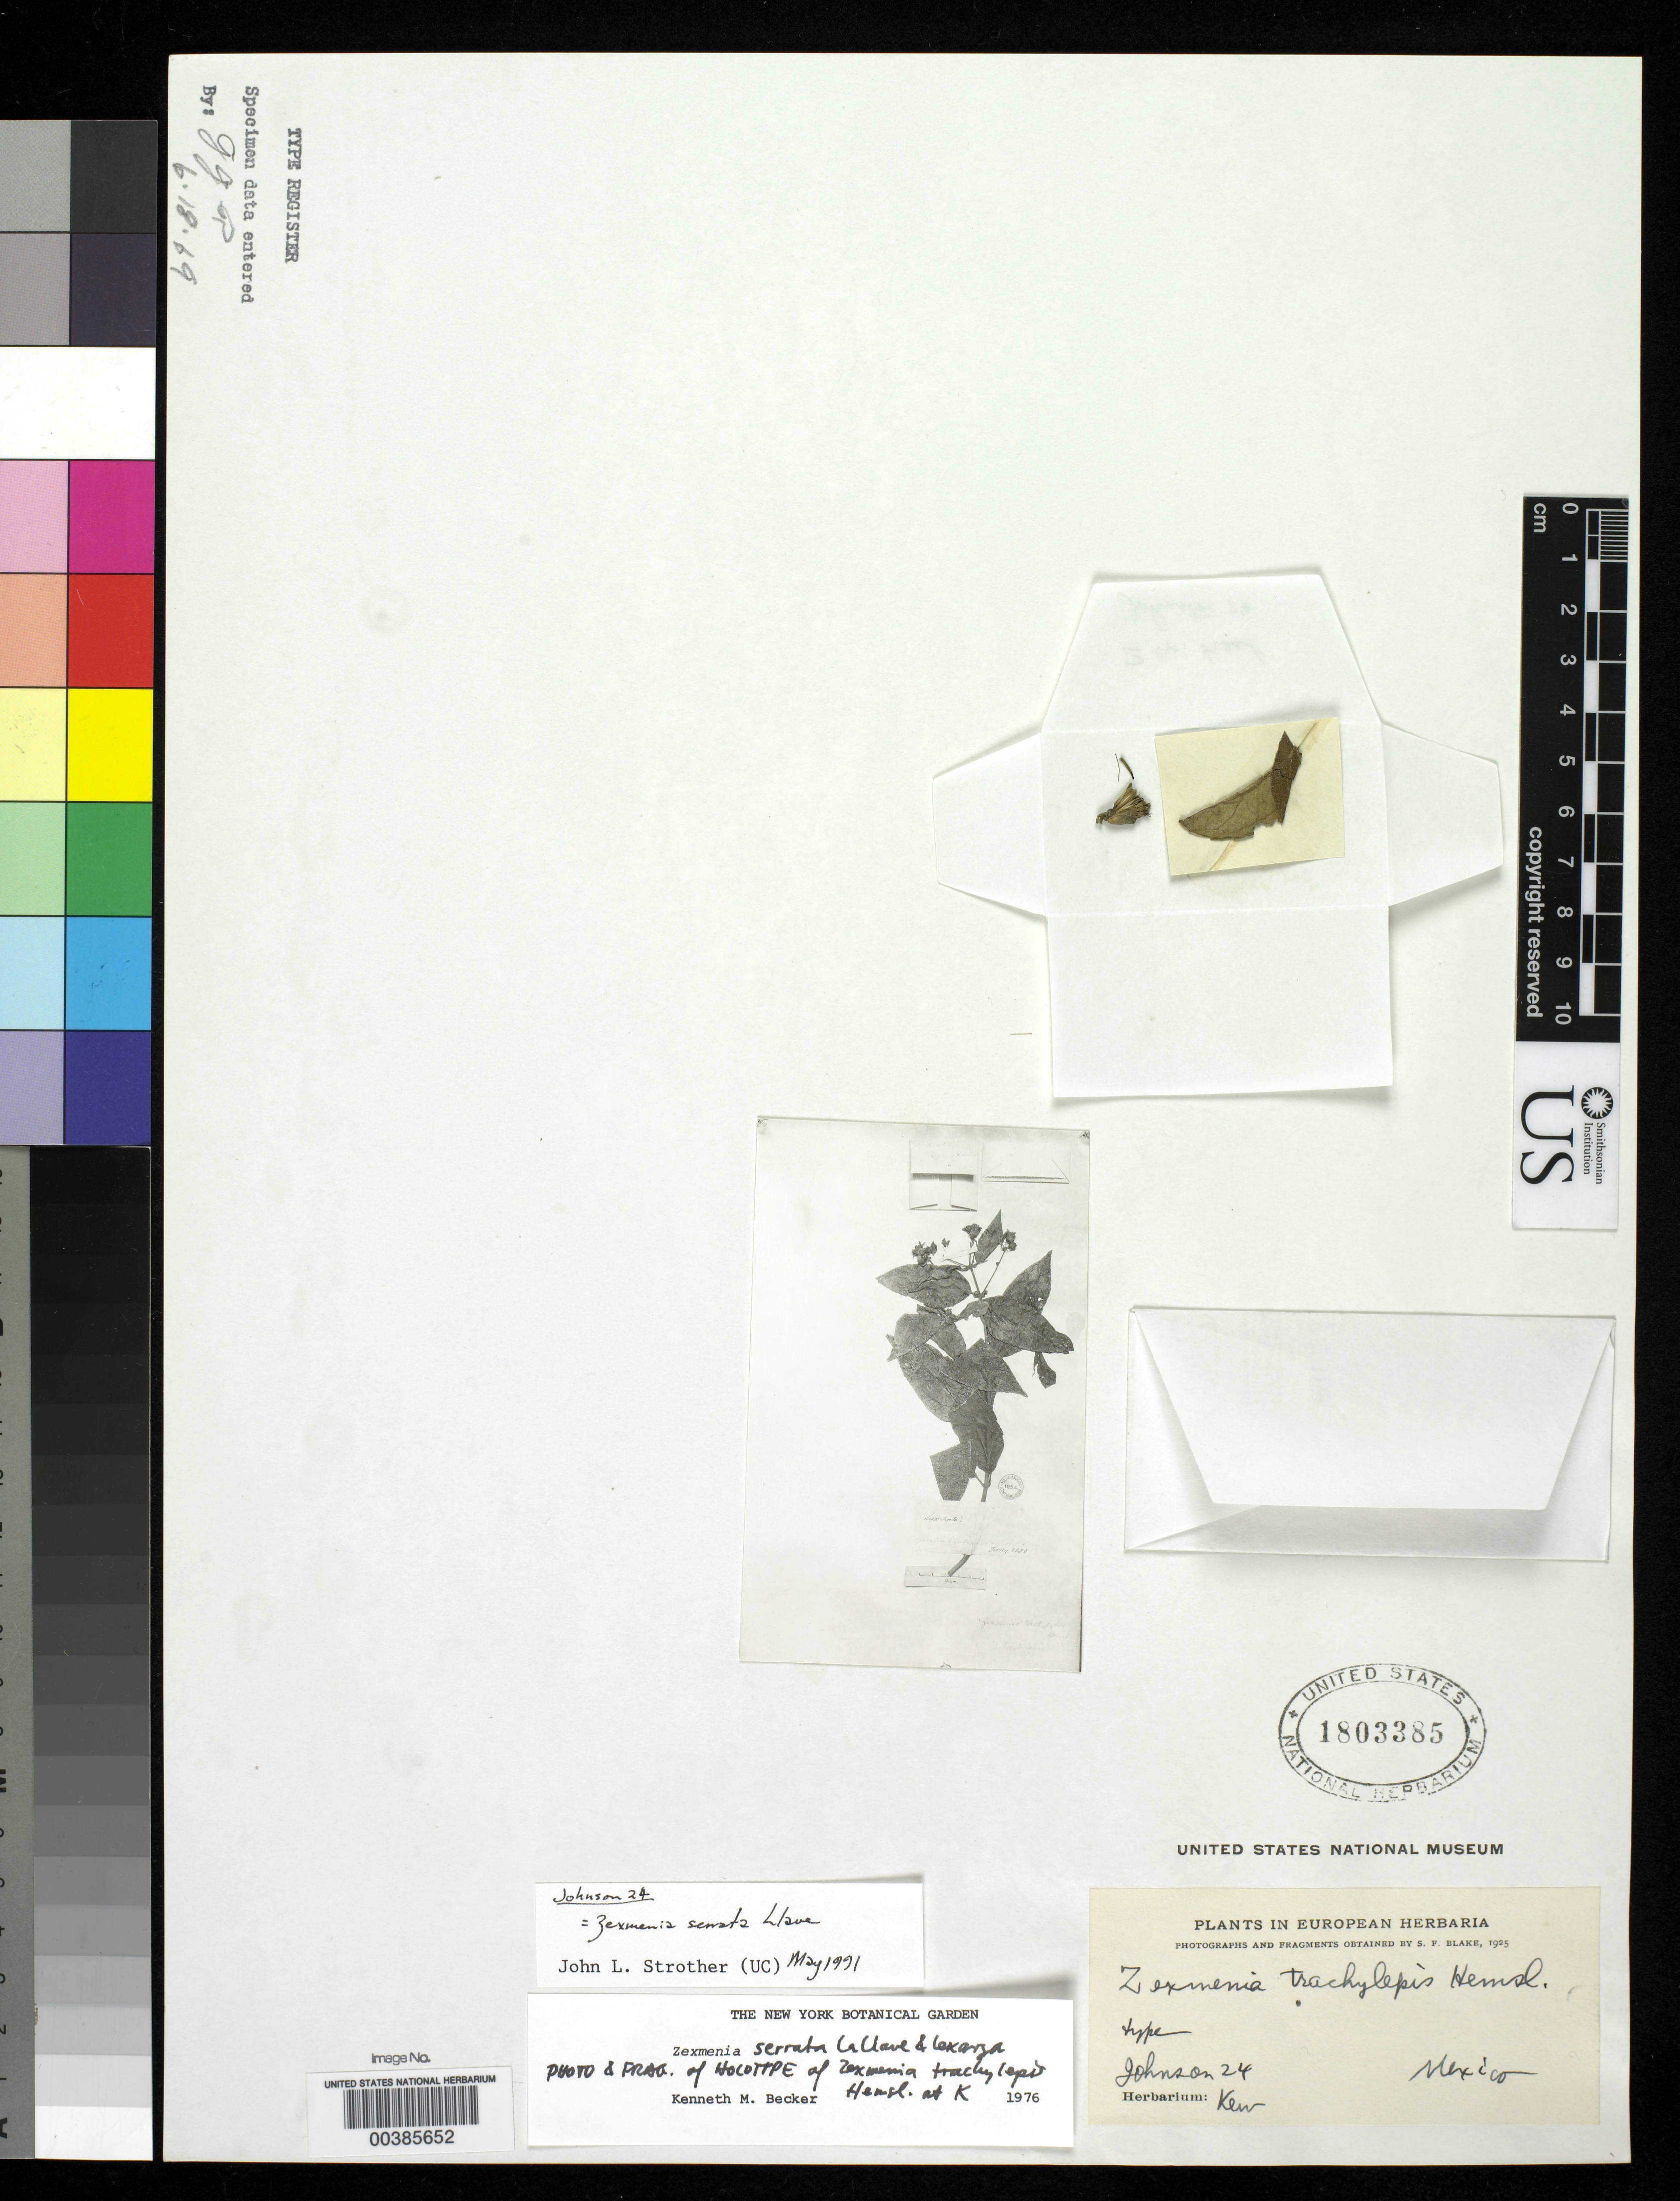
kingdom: Plantae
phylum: Tracheophyta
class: Magnoliopsida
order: Asterales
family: Asteraceae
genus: Zexmenia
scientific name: Zexmenia trachylepis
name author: Hemsl.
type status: Type Fragment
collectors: E. P. Johnson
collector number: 24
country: Mexico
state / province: Tabasco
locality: Yucatan peninsula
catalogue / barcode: US 1803385